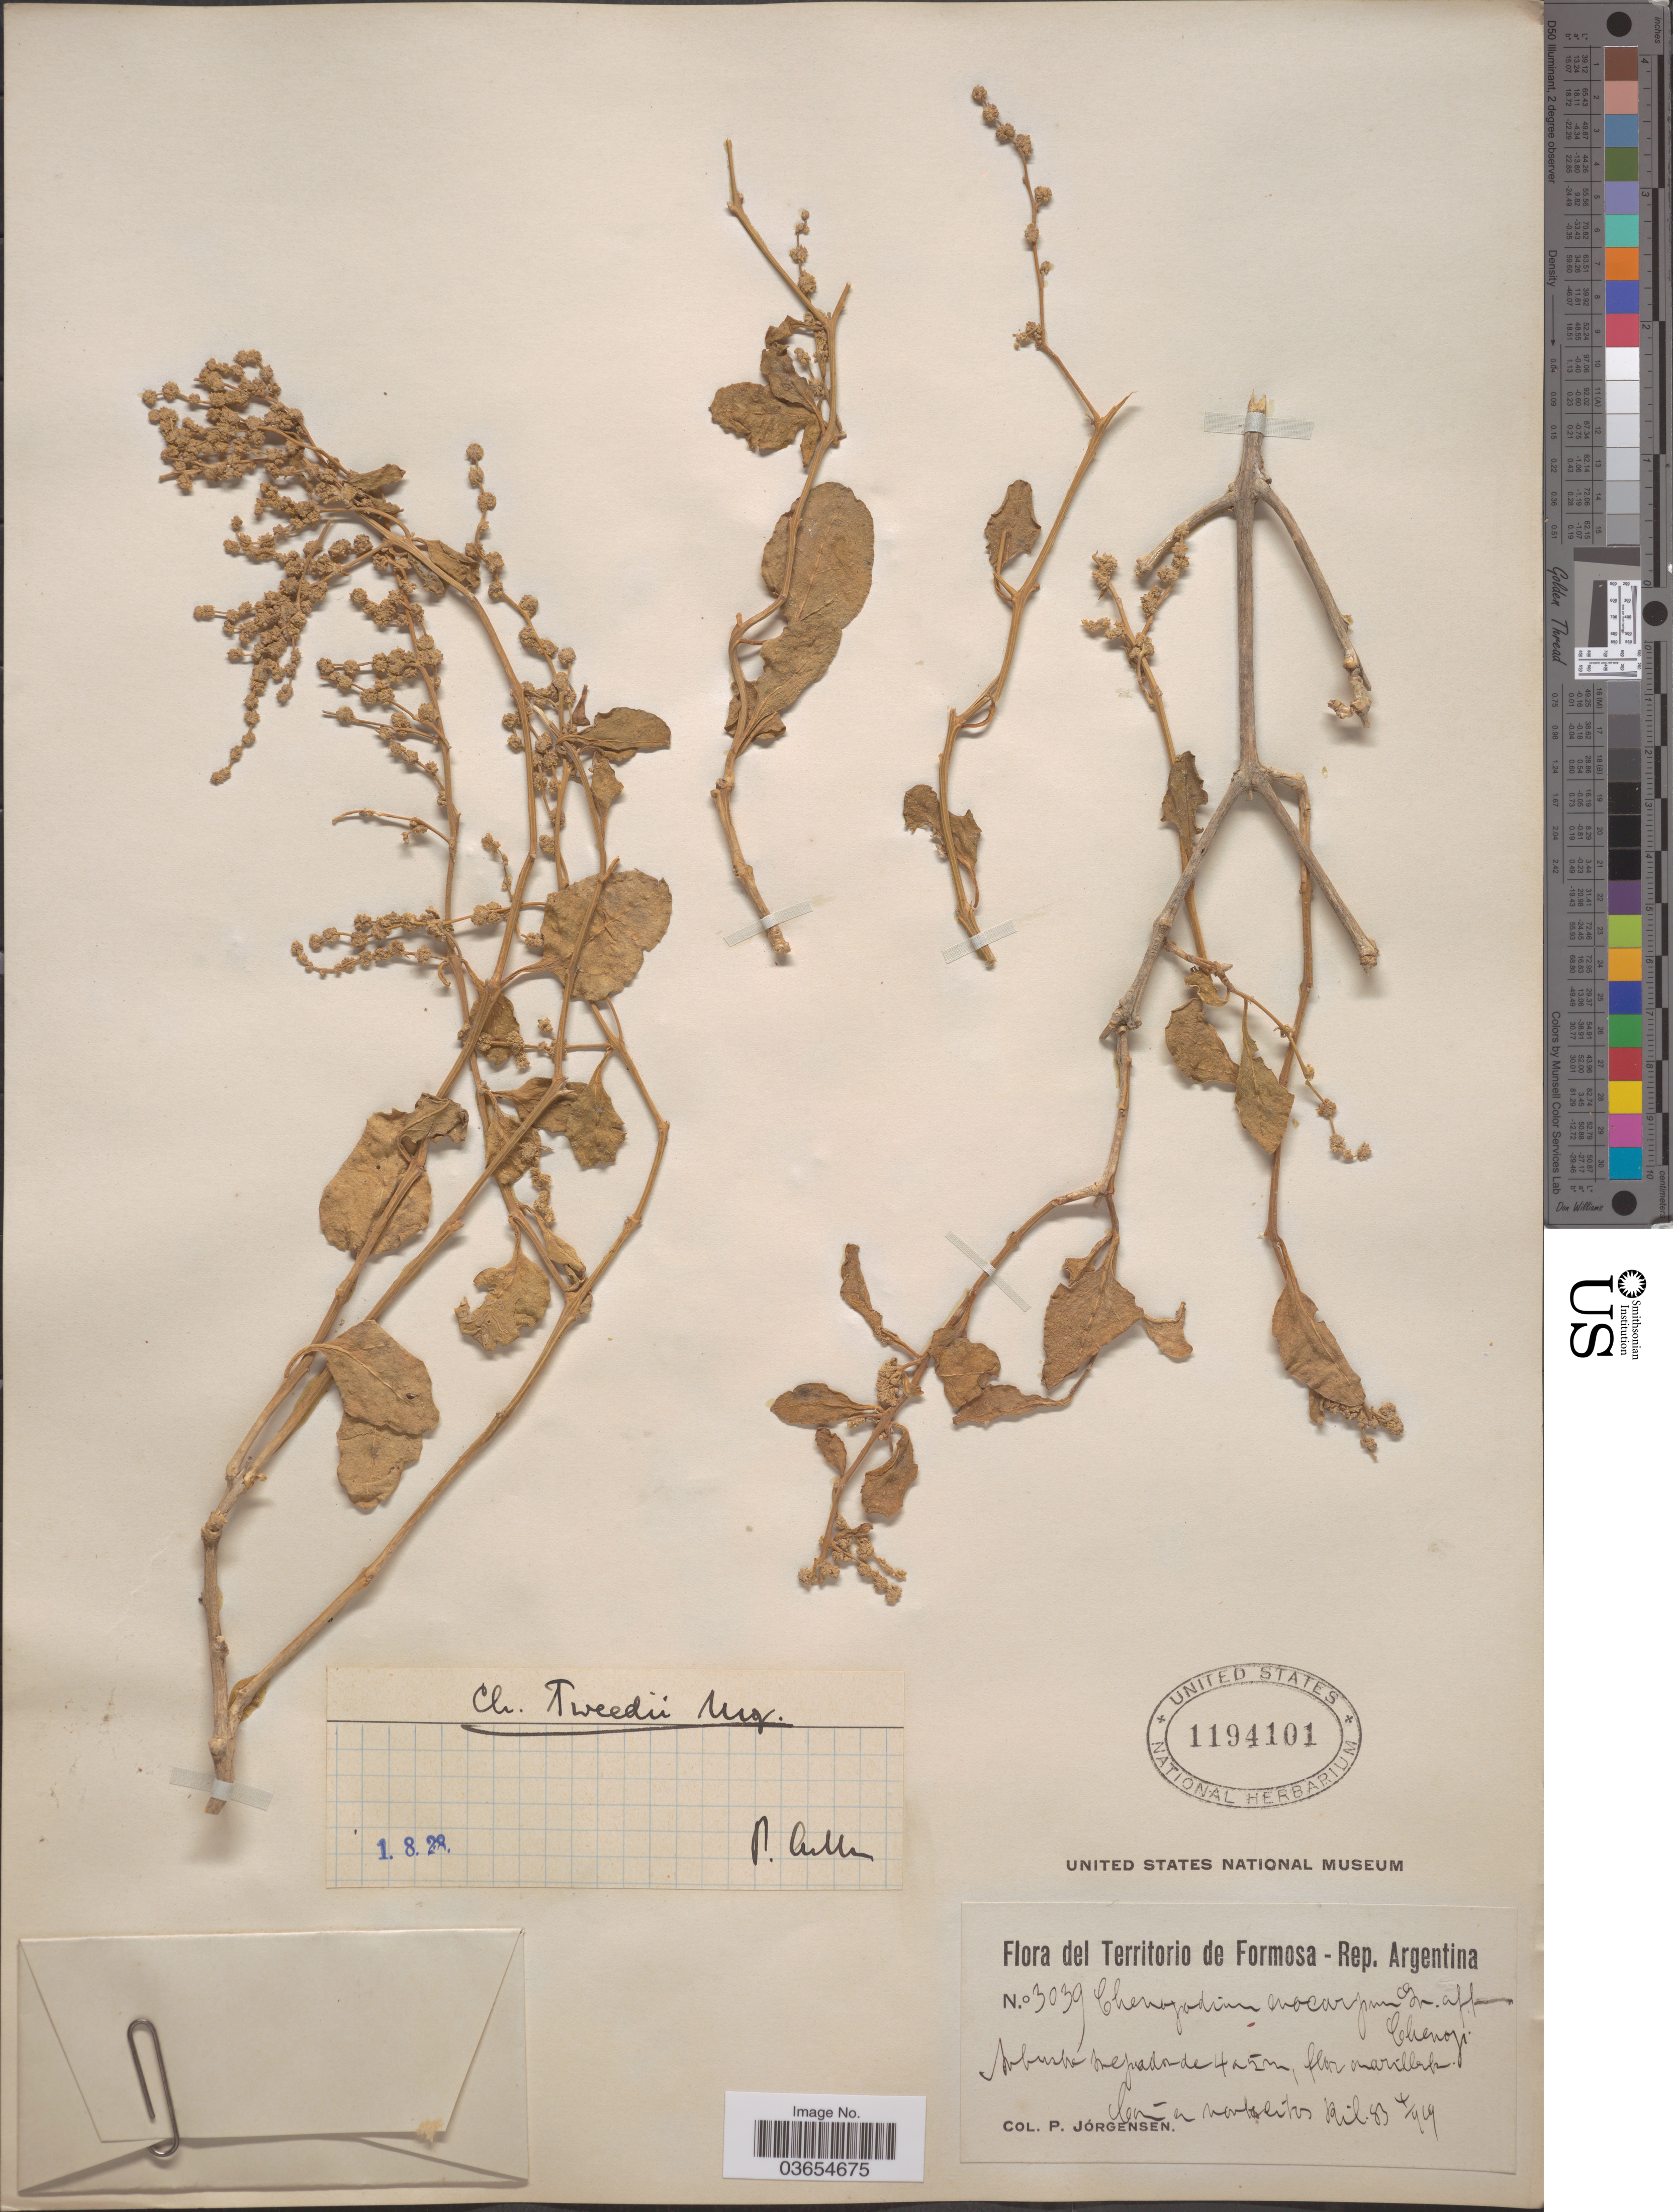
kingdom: Plantae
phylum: Tracheophyta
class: Magnoliopsida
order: Caryophyllales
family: Amaranthaceae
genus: Chenopodium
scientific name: Chenopodium tweedii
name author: Moq.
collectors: P. Jörgensen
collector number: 3039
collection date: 1919-04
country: Argentina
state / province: Formosa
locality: Territorio de Formosa. Kil. 83.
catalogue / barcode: US 1194101